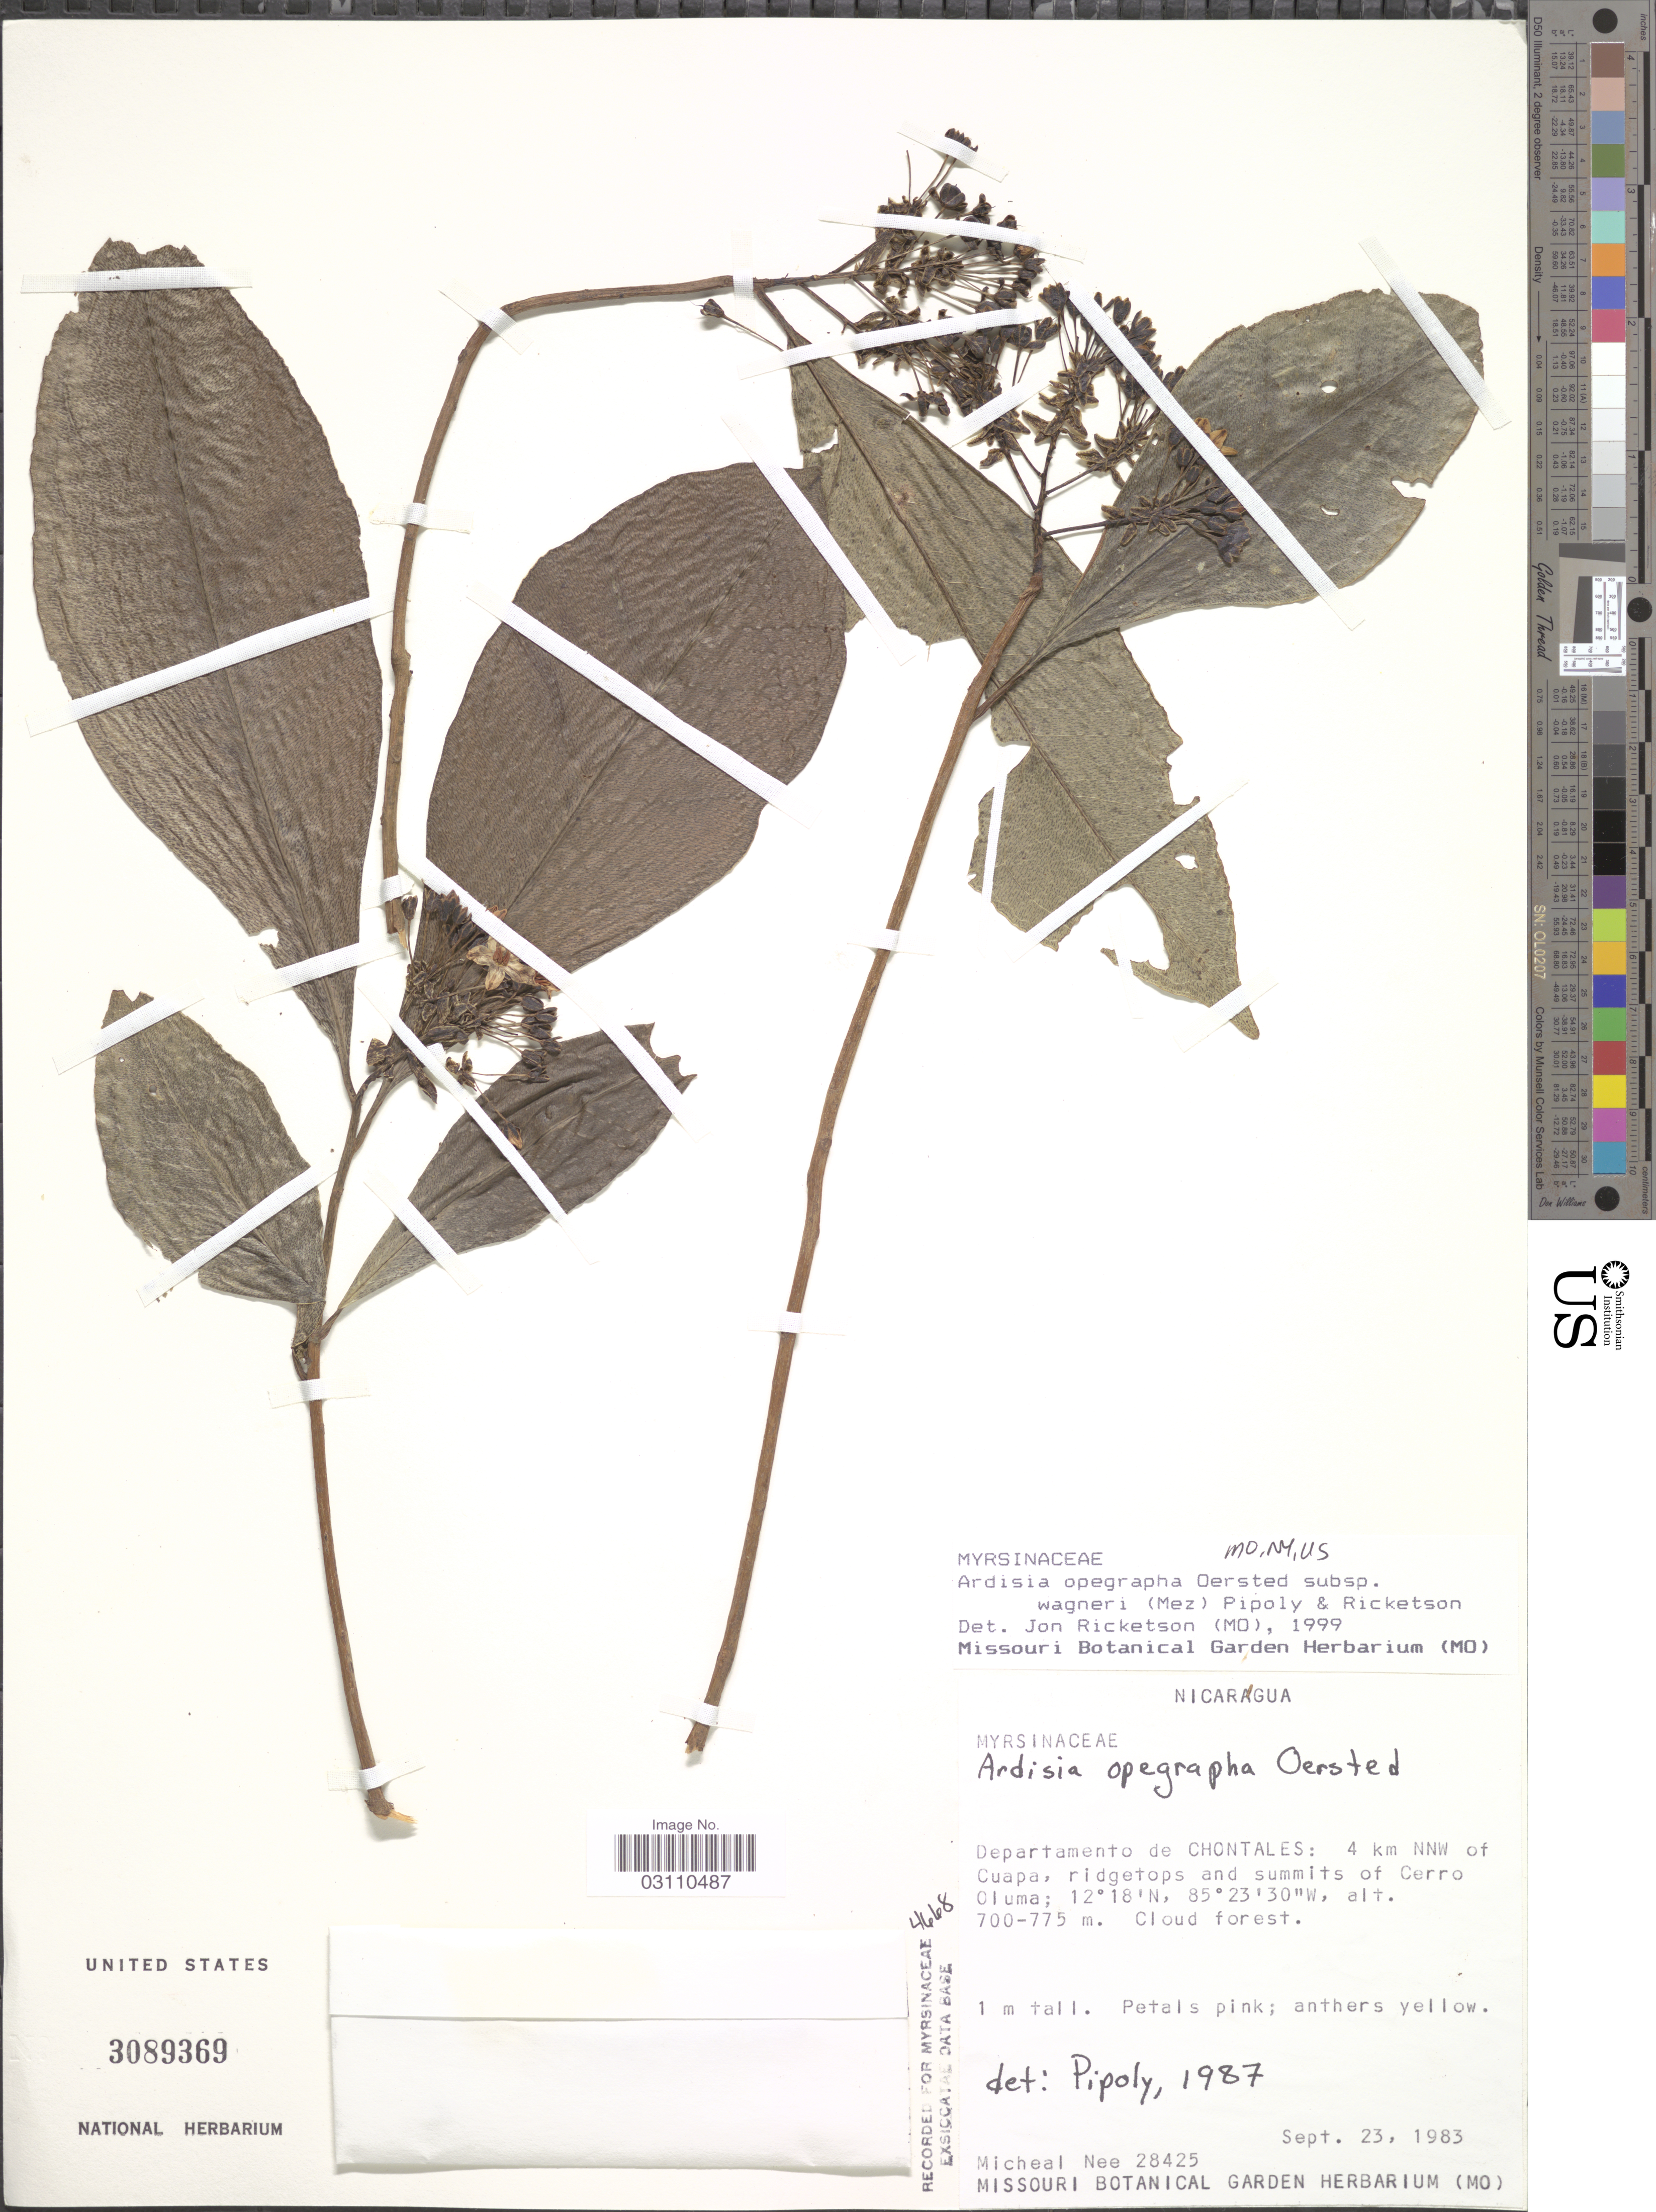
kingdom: Plantae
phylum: Tracheophyta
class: Magnoliopsida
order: Ericales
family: Primulaceae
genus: Ardisia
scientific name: Ardisia opegrapha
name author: Oerst.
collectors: M. Nee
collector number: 28425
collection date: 1983-09-23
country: Nicaragua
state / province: Chontales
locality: Departamento de Chontales: 4 km NNW of Cuapa, ridgetops and summits of Cerro Oluma.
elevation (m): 700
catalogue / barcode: US 3089369